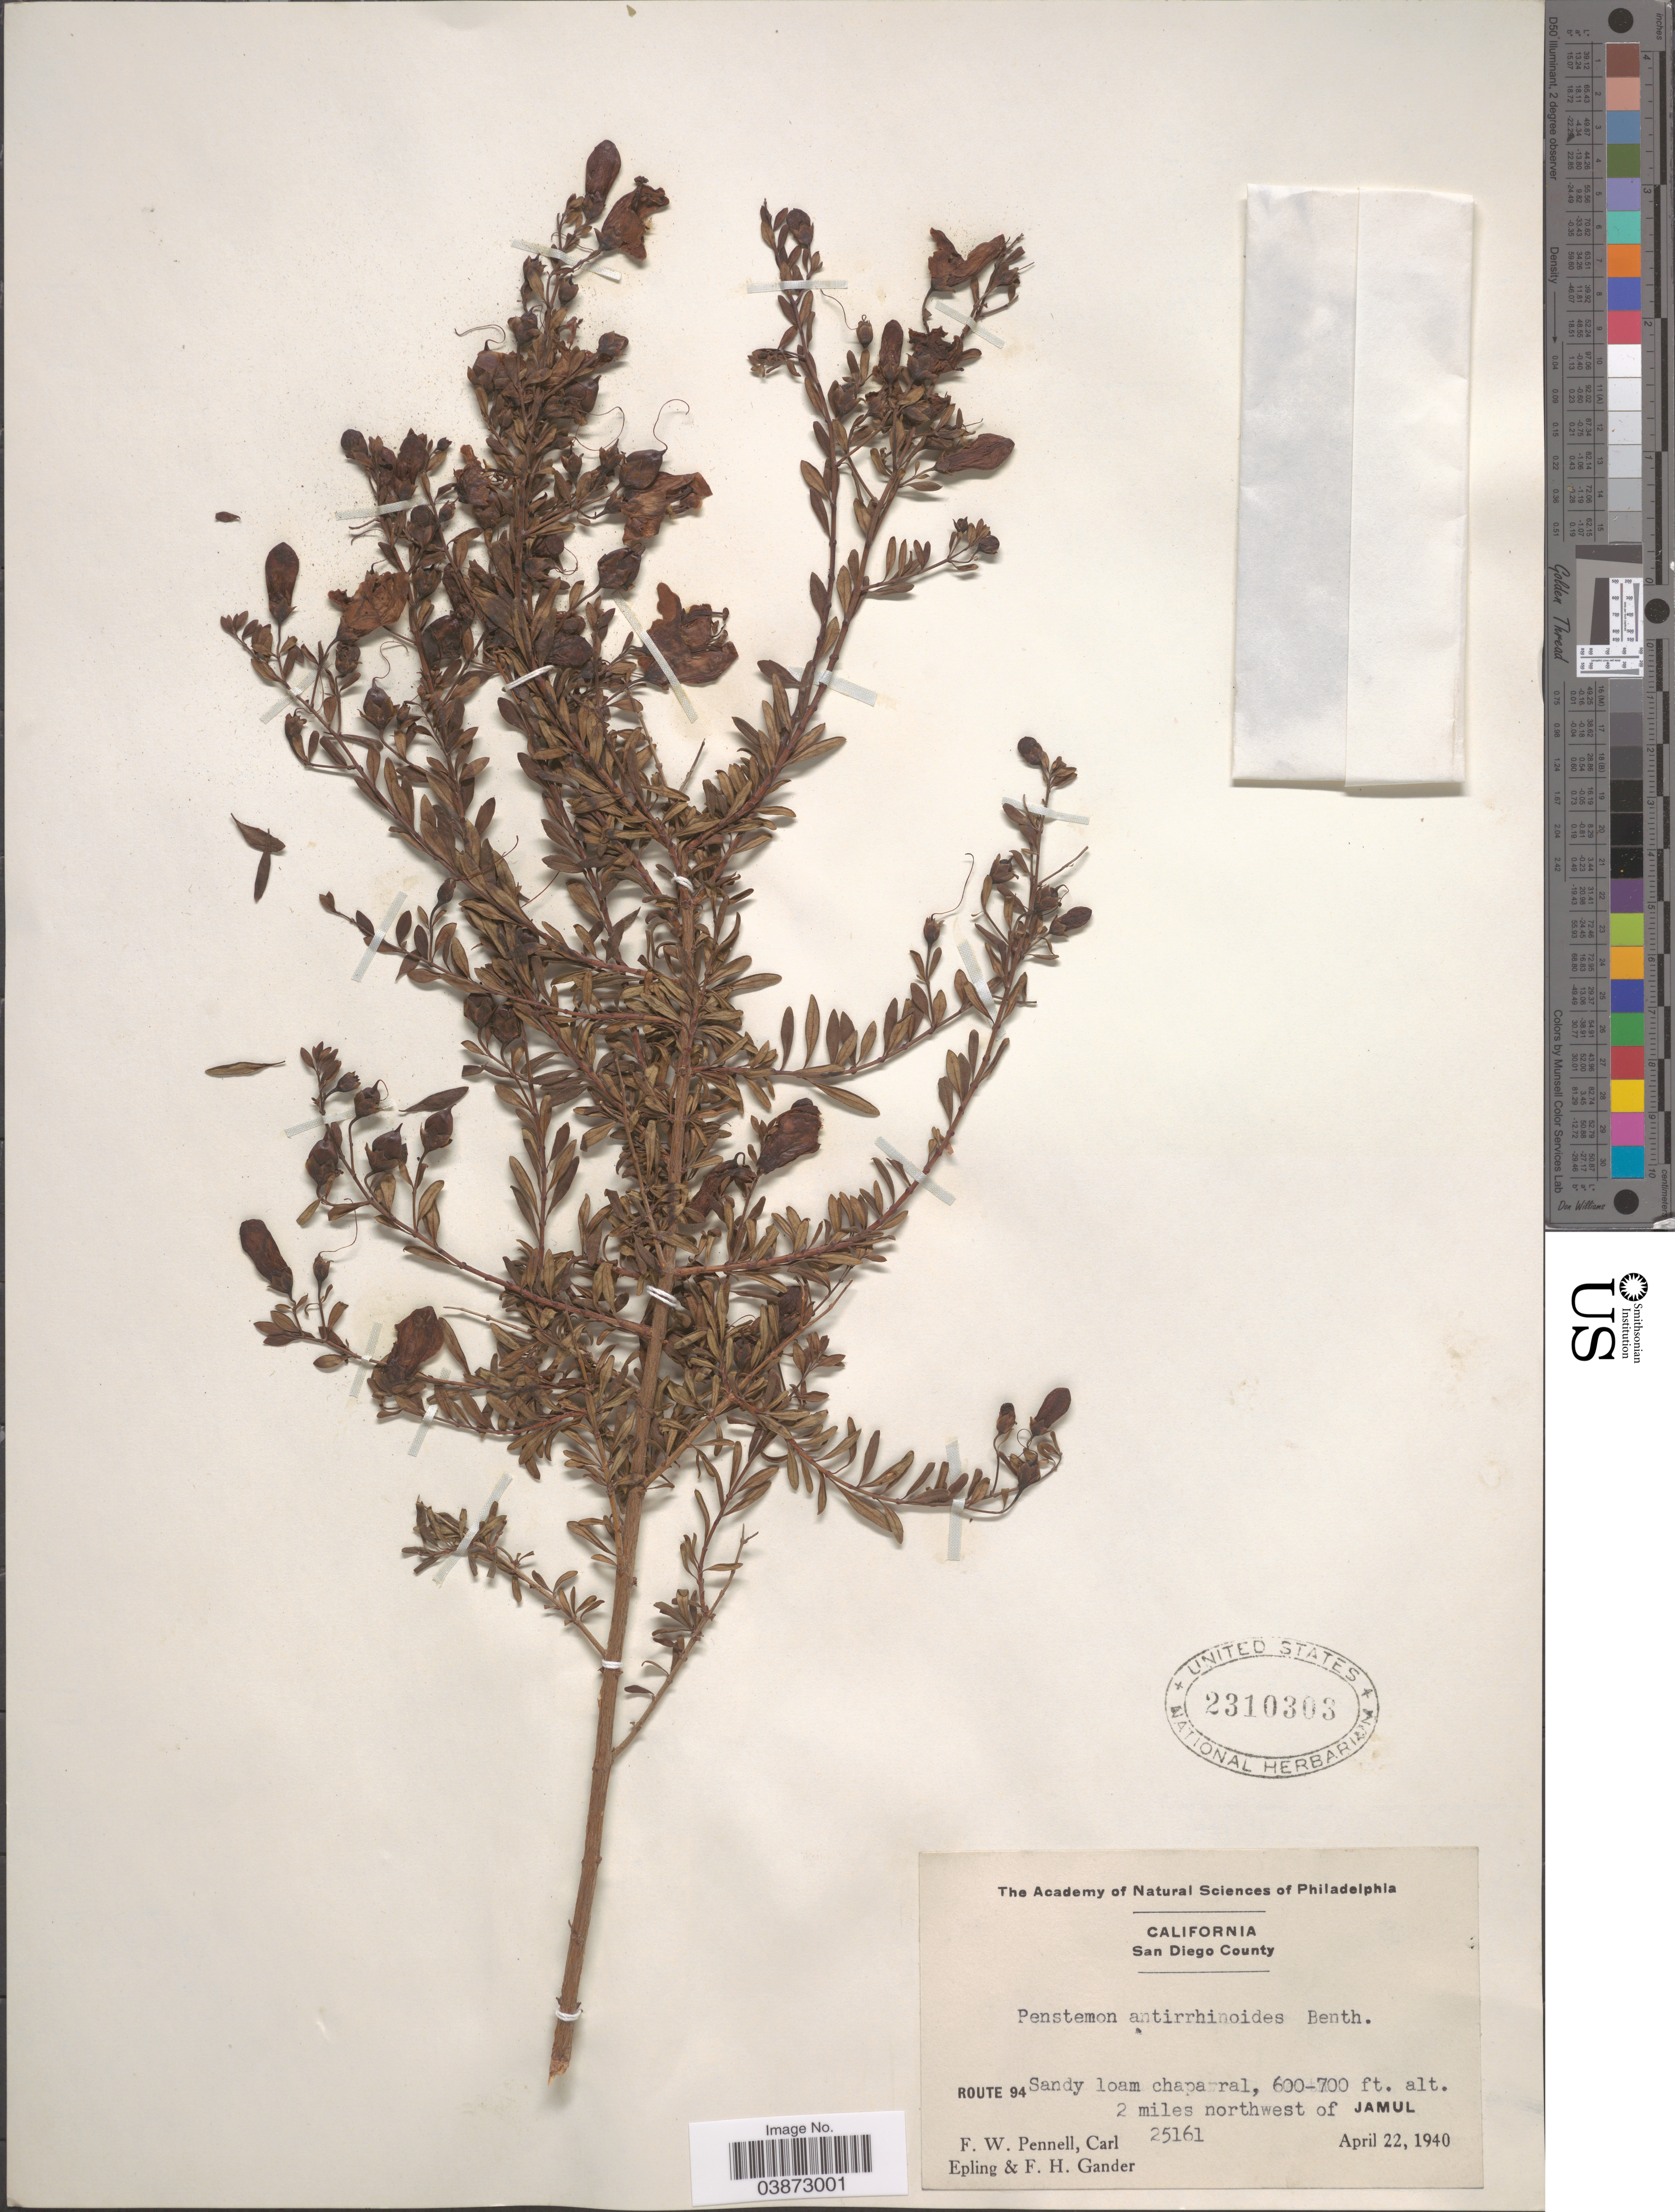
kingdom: Plantae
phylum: Tracheophyta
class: Magnoliopsida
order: Lamiales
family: Plantaginaceae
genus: Penstemon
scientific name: Penstemon antirrhinoides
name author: Benth.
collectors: F. W. Pennell, C. C. Epling & F. Gander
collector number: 25161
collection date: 1940-04-22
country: United States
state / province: California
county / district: San Diego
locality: San Diego County. Route 94. 2 miles northwest of Jamul.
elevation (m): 183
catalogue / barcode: US 2310303